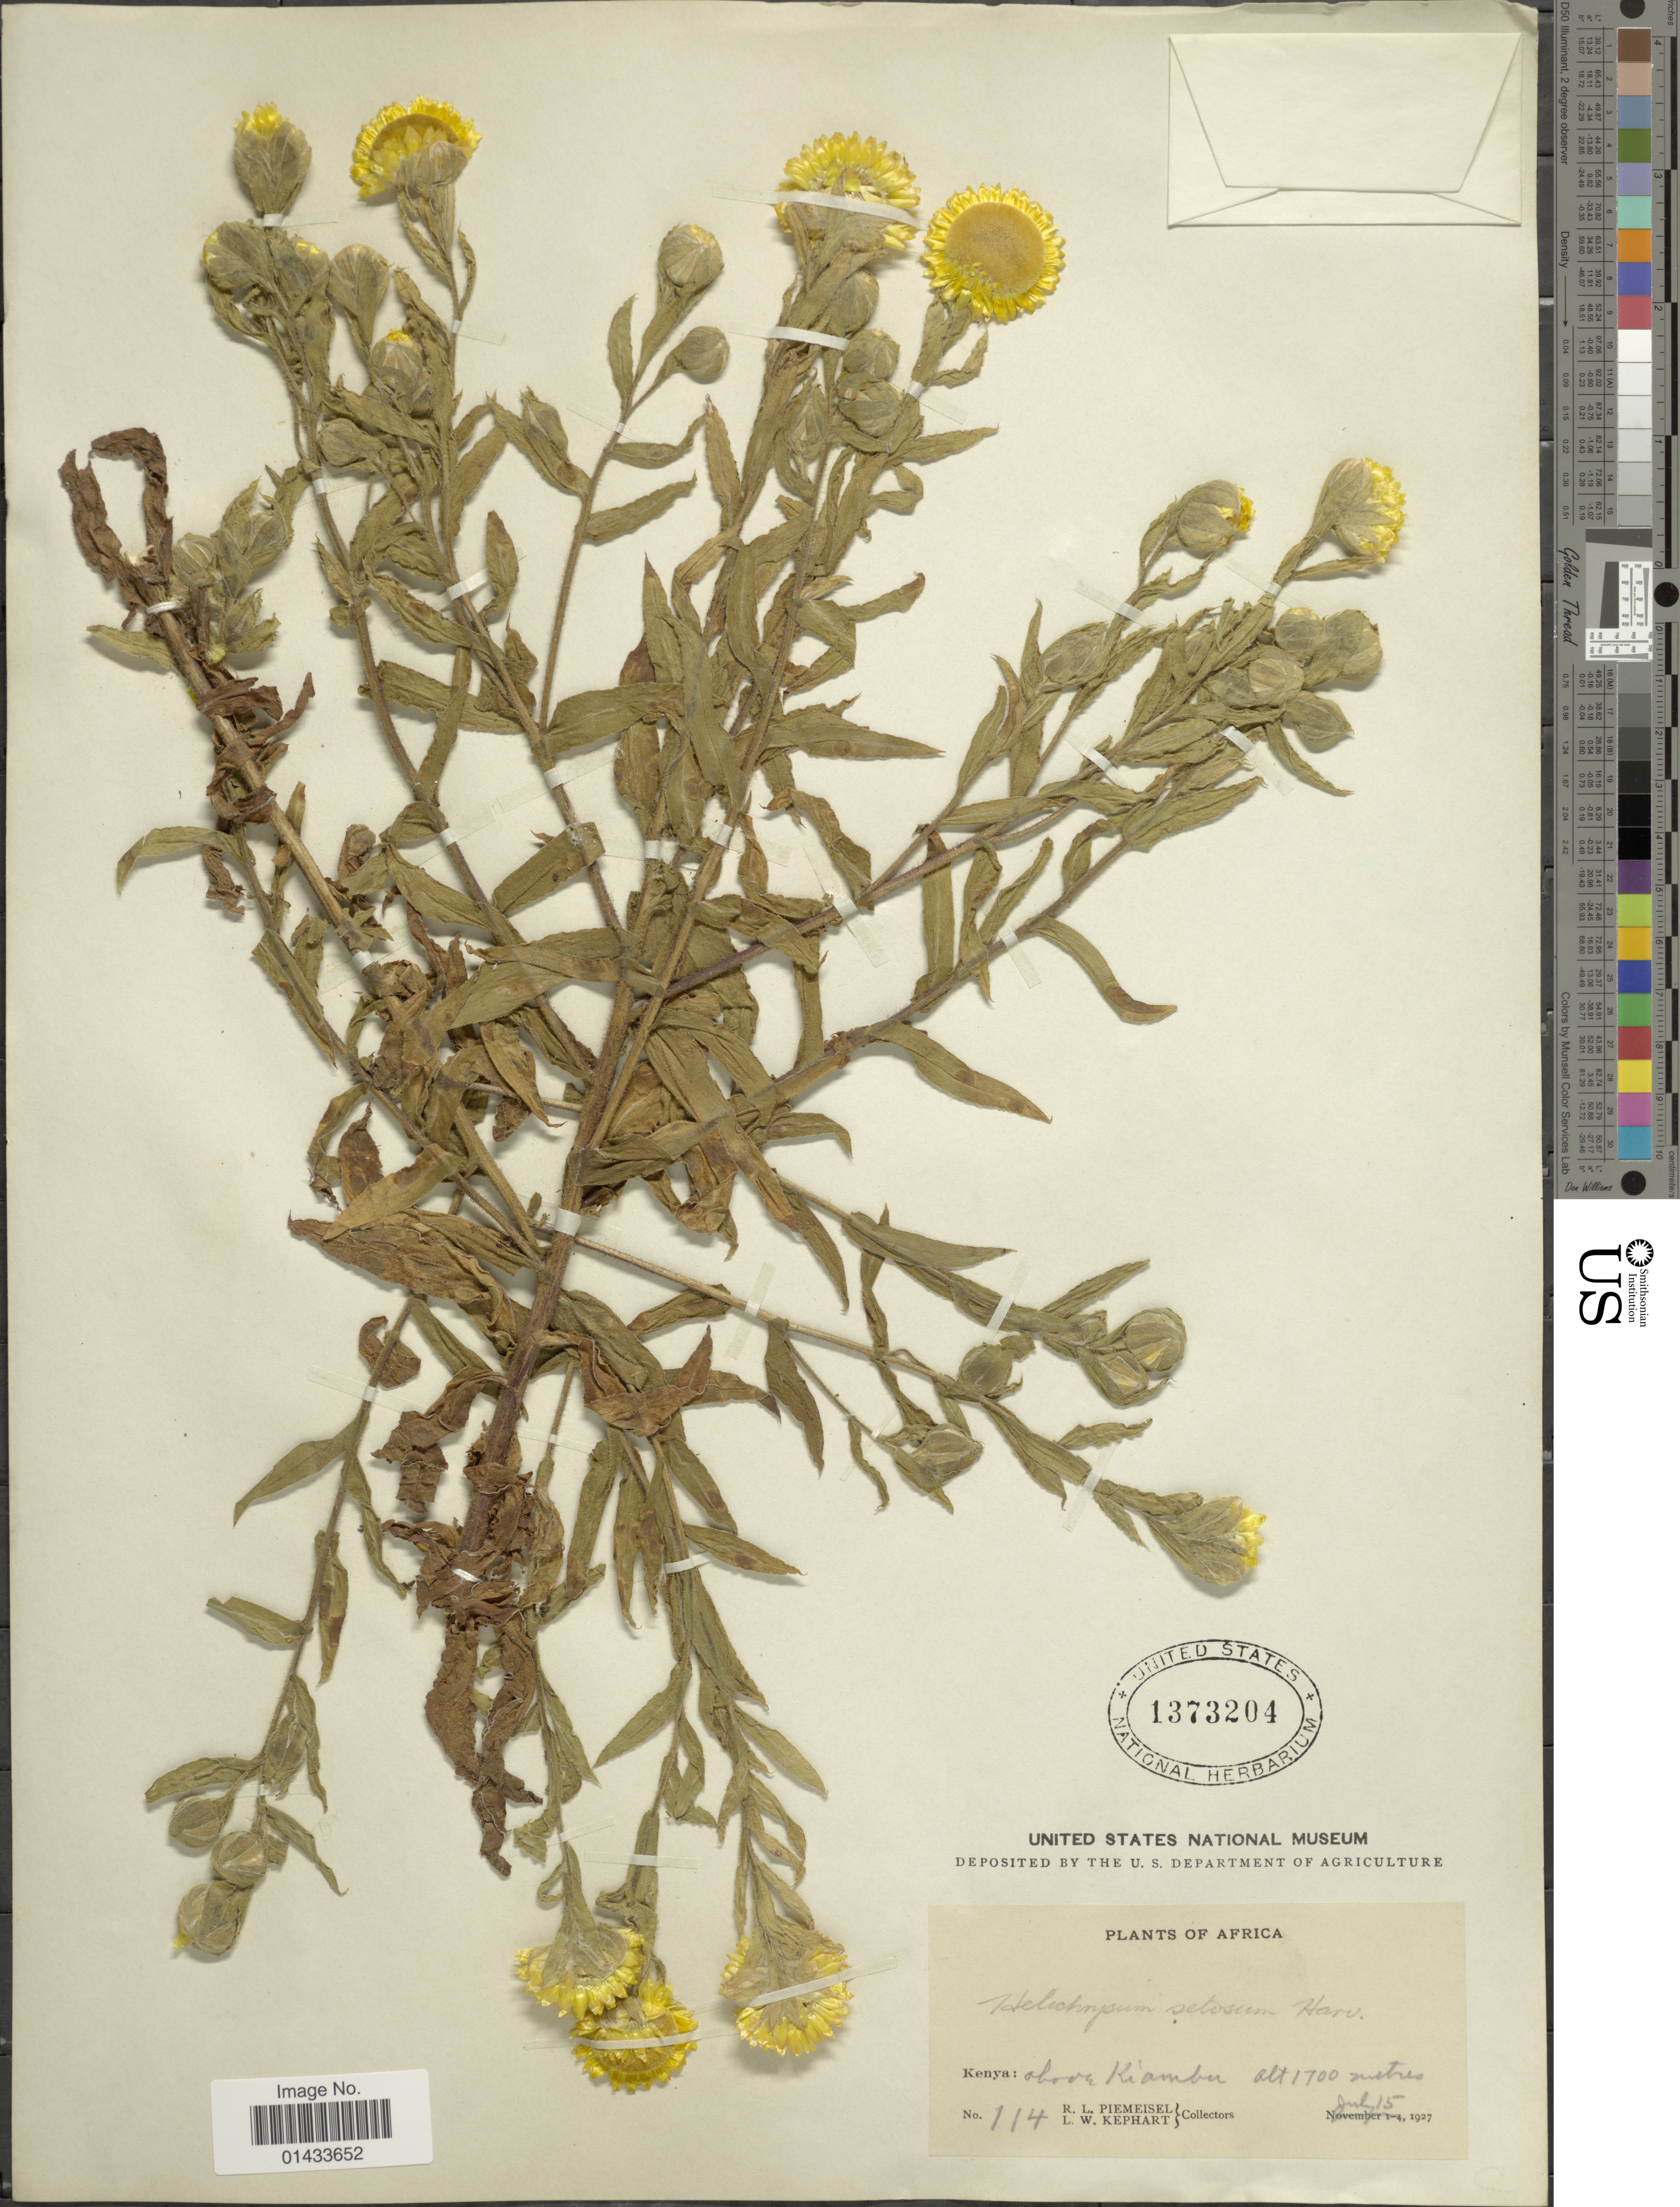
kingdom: Plantae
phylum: Tracheophyta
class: Magnoliopsida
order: Asterales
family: Asteraceae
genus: Helichrysum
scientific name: Helichrysum setosum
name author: Harv.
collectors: R. L. Piemeisel & L. W. Kephart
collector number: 114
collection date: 1927-07-15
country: Kenya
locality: Kenya: above Kiambu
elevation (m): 1700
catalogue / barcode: US 1373204